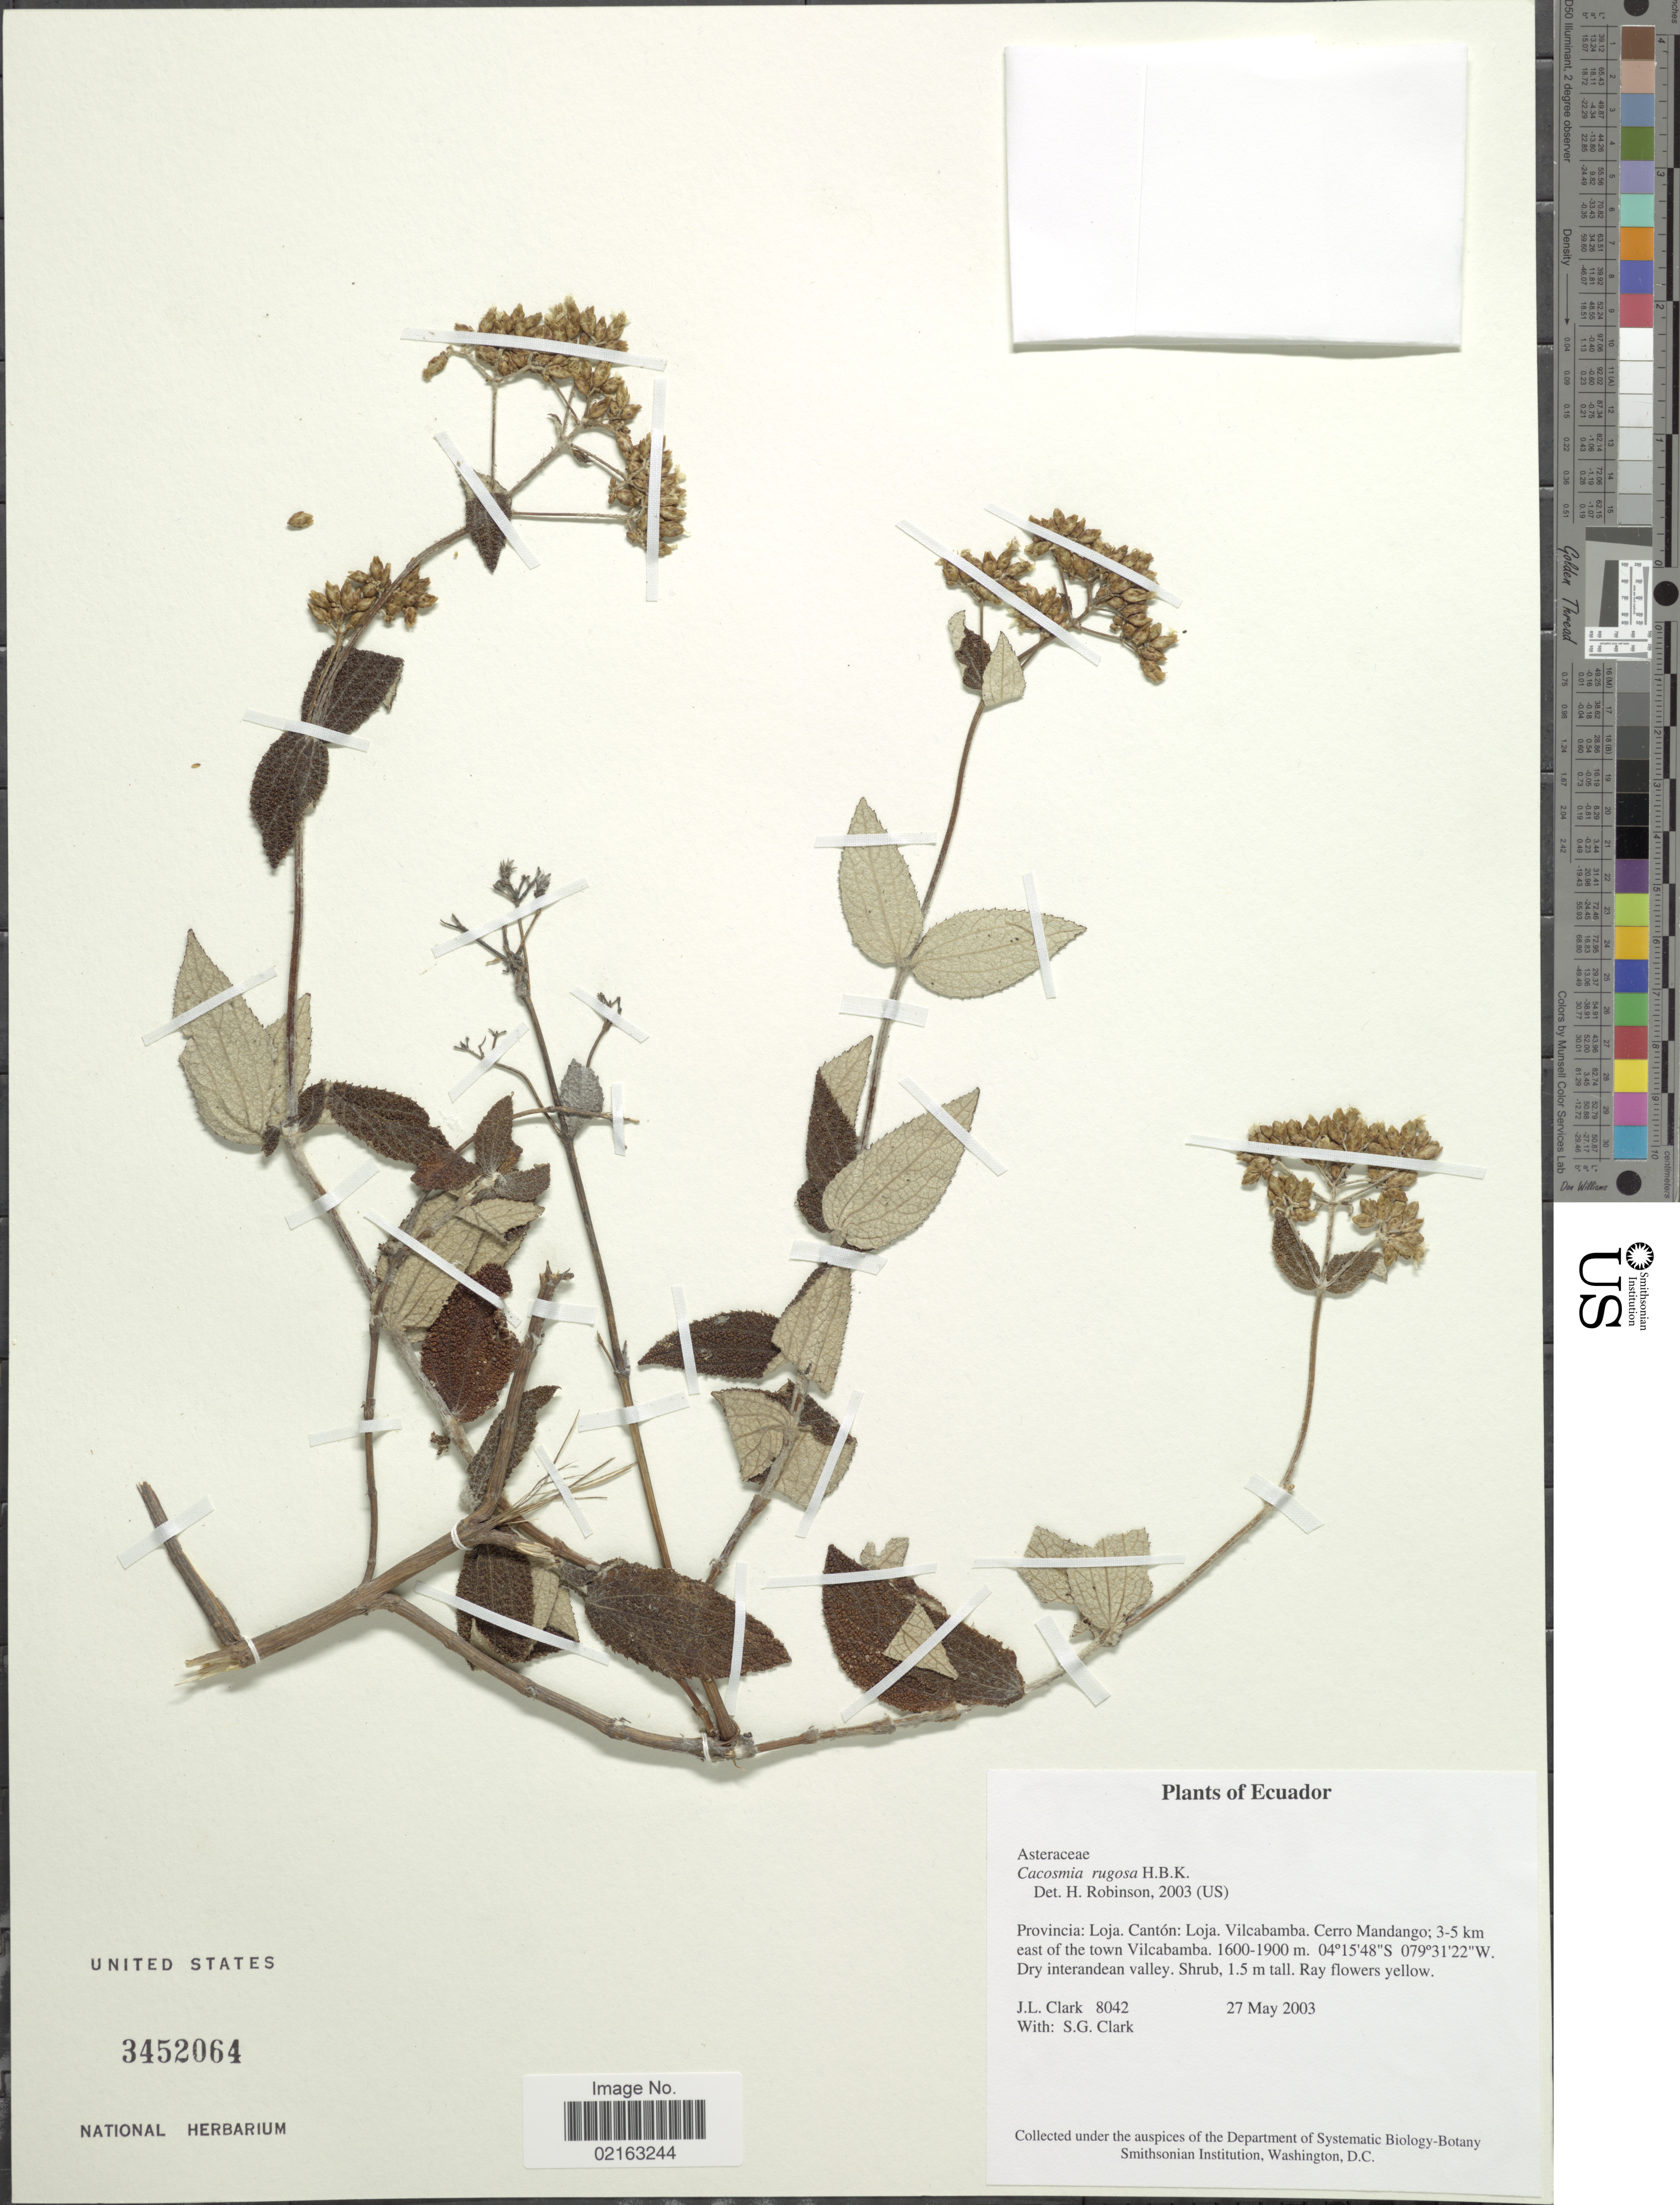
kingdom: Plantae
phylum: Tracheophyta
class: Magnoliopsida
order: Asterales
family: Asteraceae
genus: Cacosmia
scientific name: Cacosmia rugosa var. rugosa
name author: Kunth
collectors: J. L. Clark & S. G. Clark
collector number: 8042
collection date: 2003-05-27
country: Ecuador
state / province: Loja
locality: Provincia: Loja. Cantón: Loja. Vilcabamba. Cerro Mandango; 3-5 km east of the town Vilcabamba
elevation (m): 1600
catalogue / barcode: US 3452064